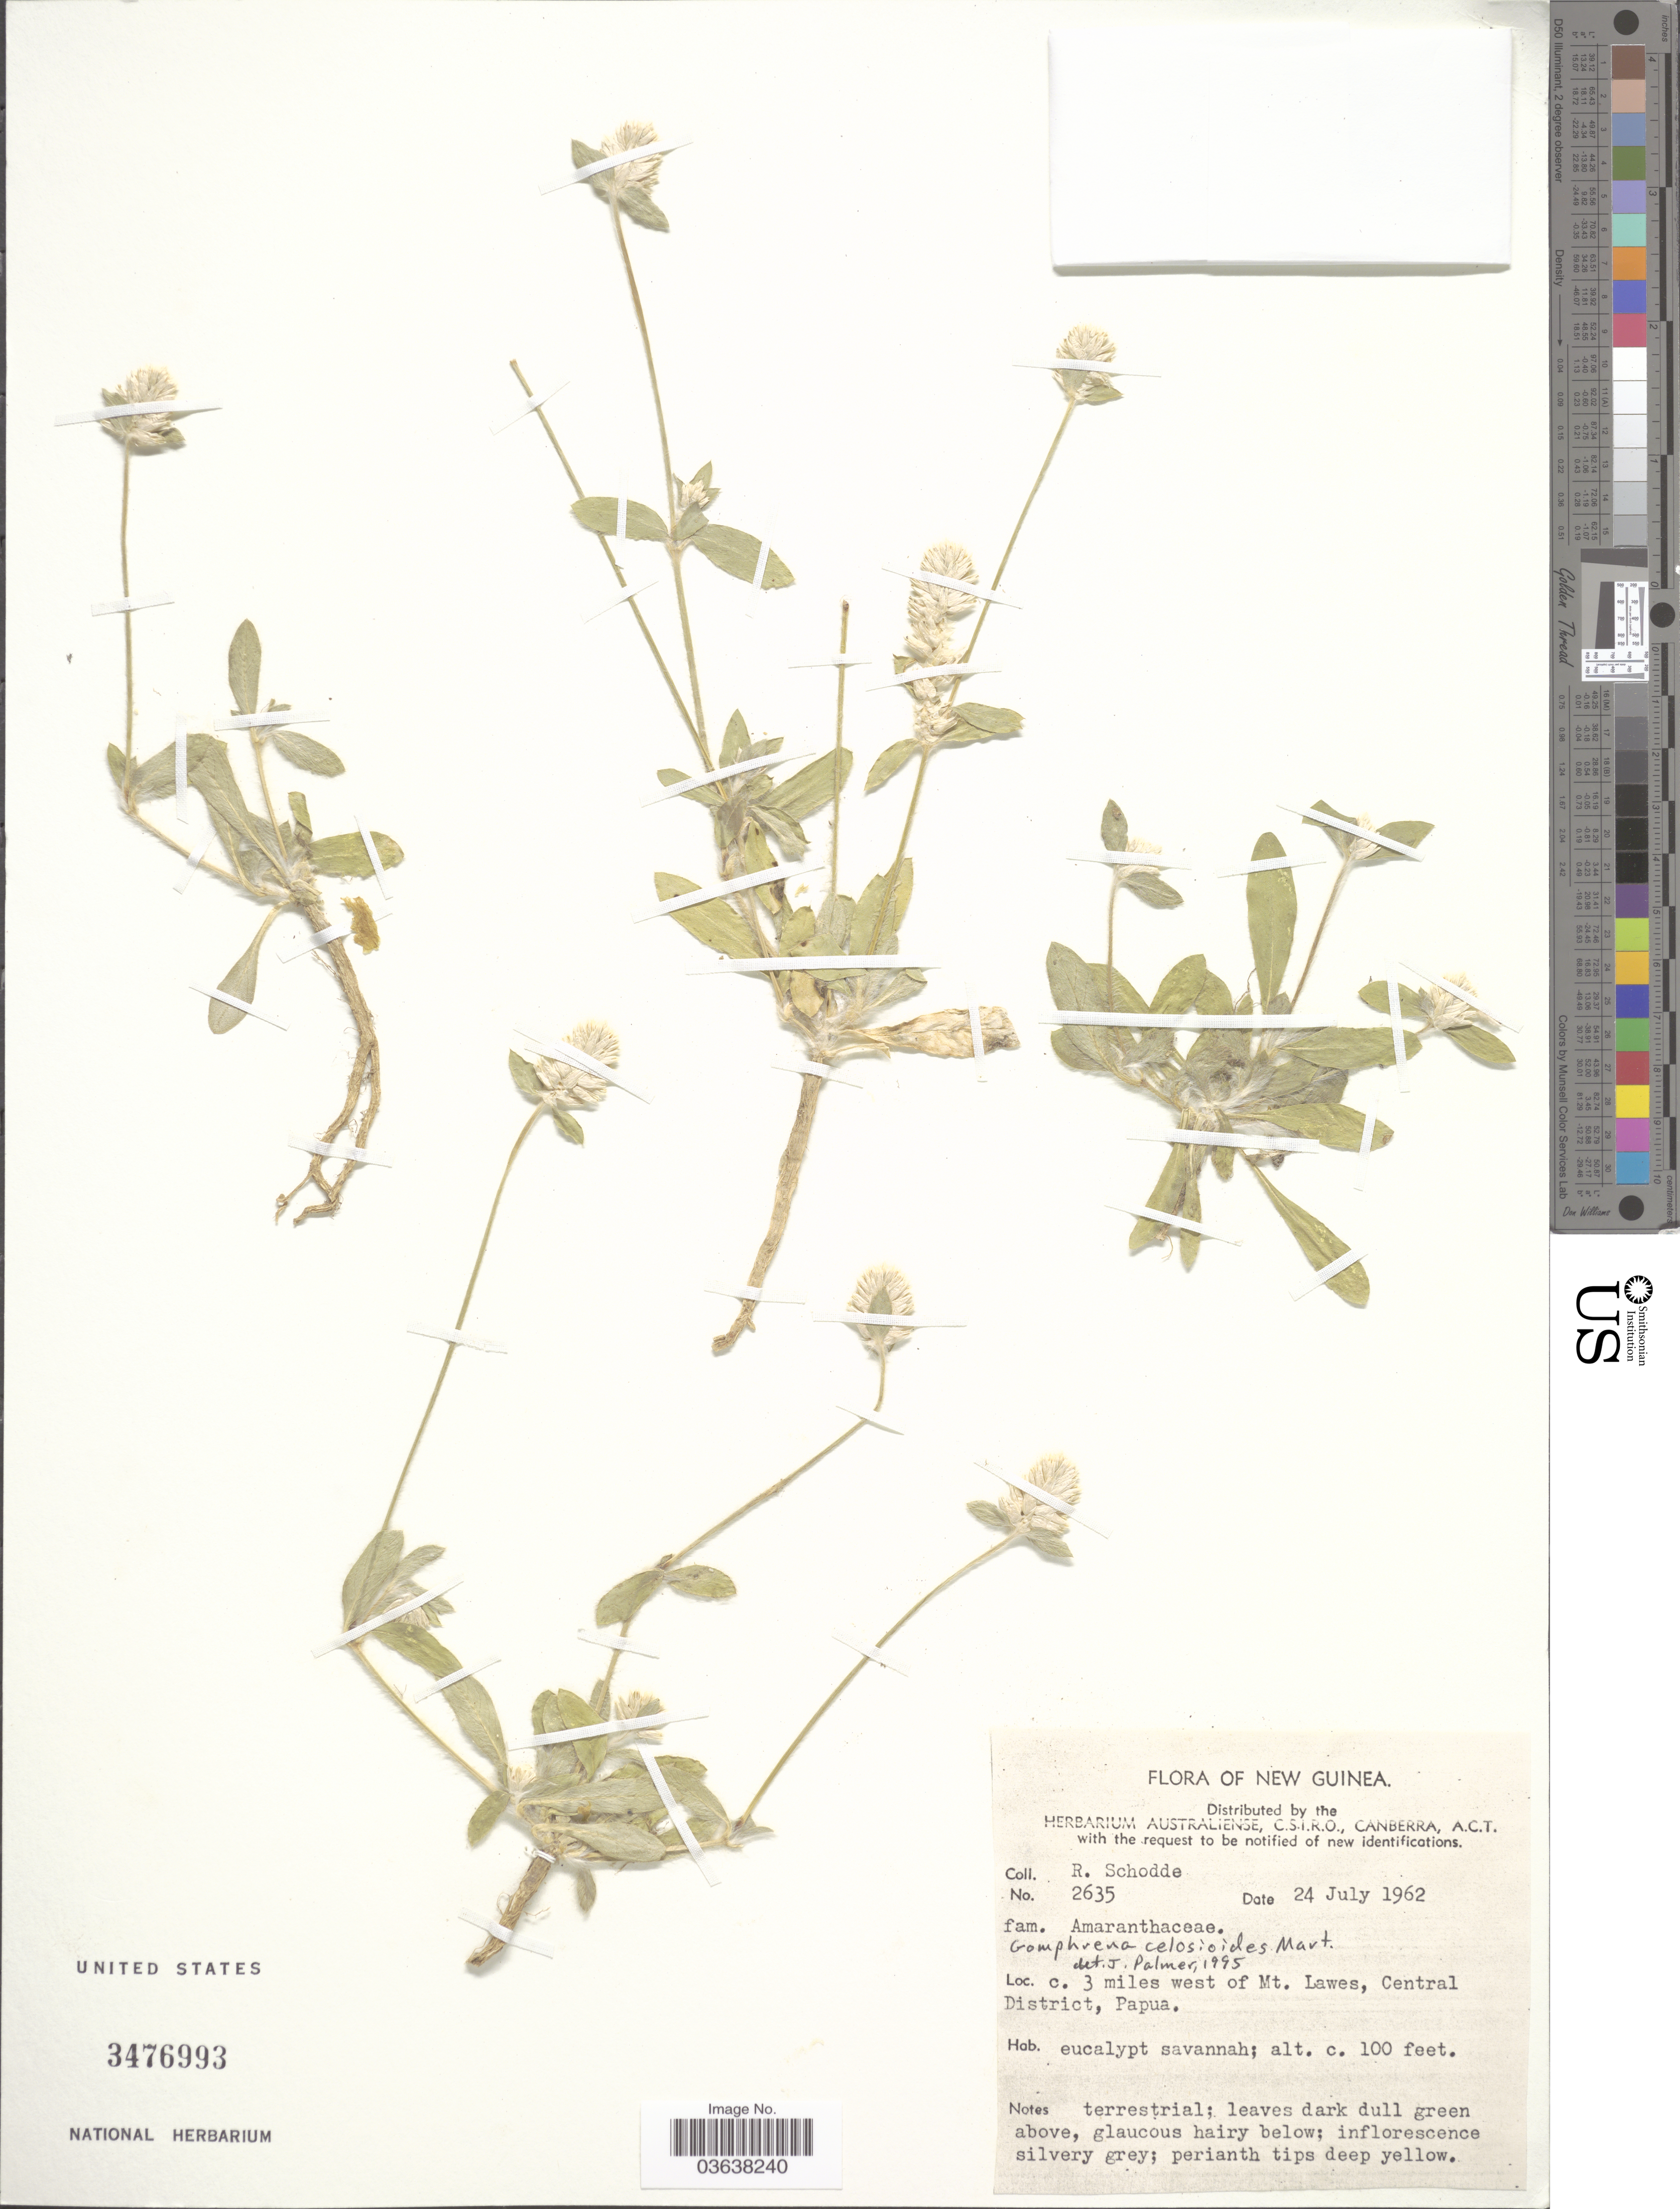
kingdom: Plantae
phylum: Tracheophyta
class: Magnoliopsida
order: Caryophyllales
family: Amaranthaceae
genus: Gomphrena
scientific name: Gomphrena celosioides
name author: Mart.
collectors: R. Schodde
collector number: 2635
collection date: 1962-07-24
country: Papua New Guinea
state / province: Central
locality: New Guinea. C. 3 miles west of Mt. Lawes, Central District, Papua.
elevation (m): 30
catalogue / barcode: US 3476993